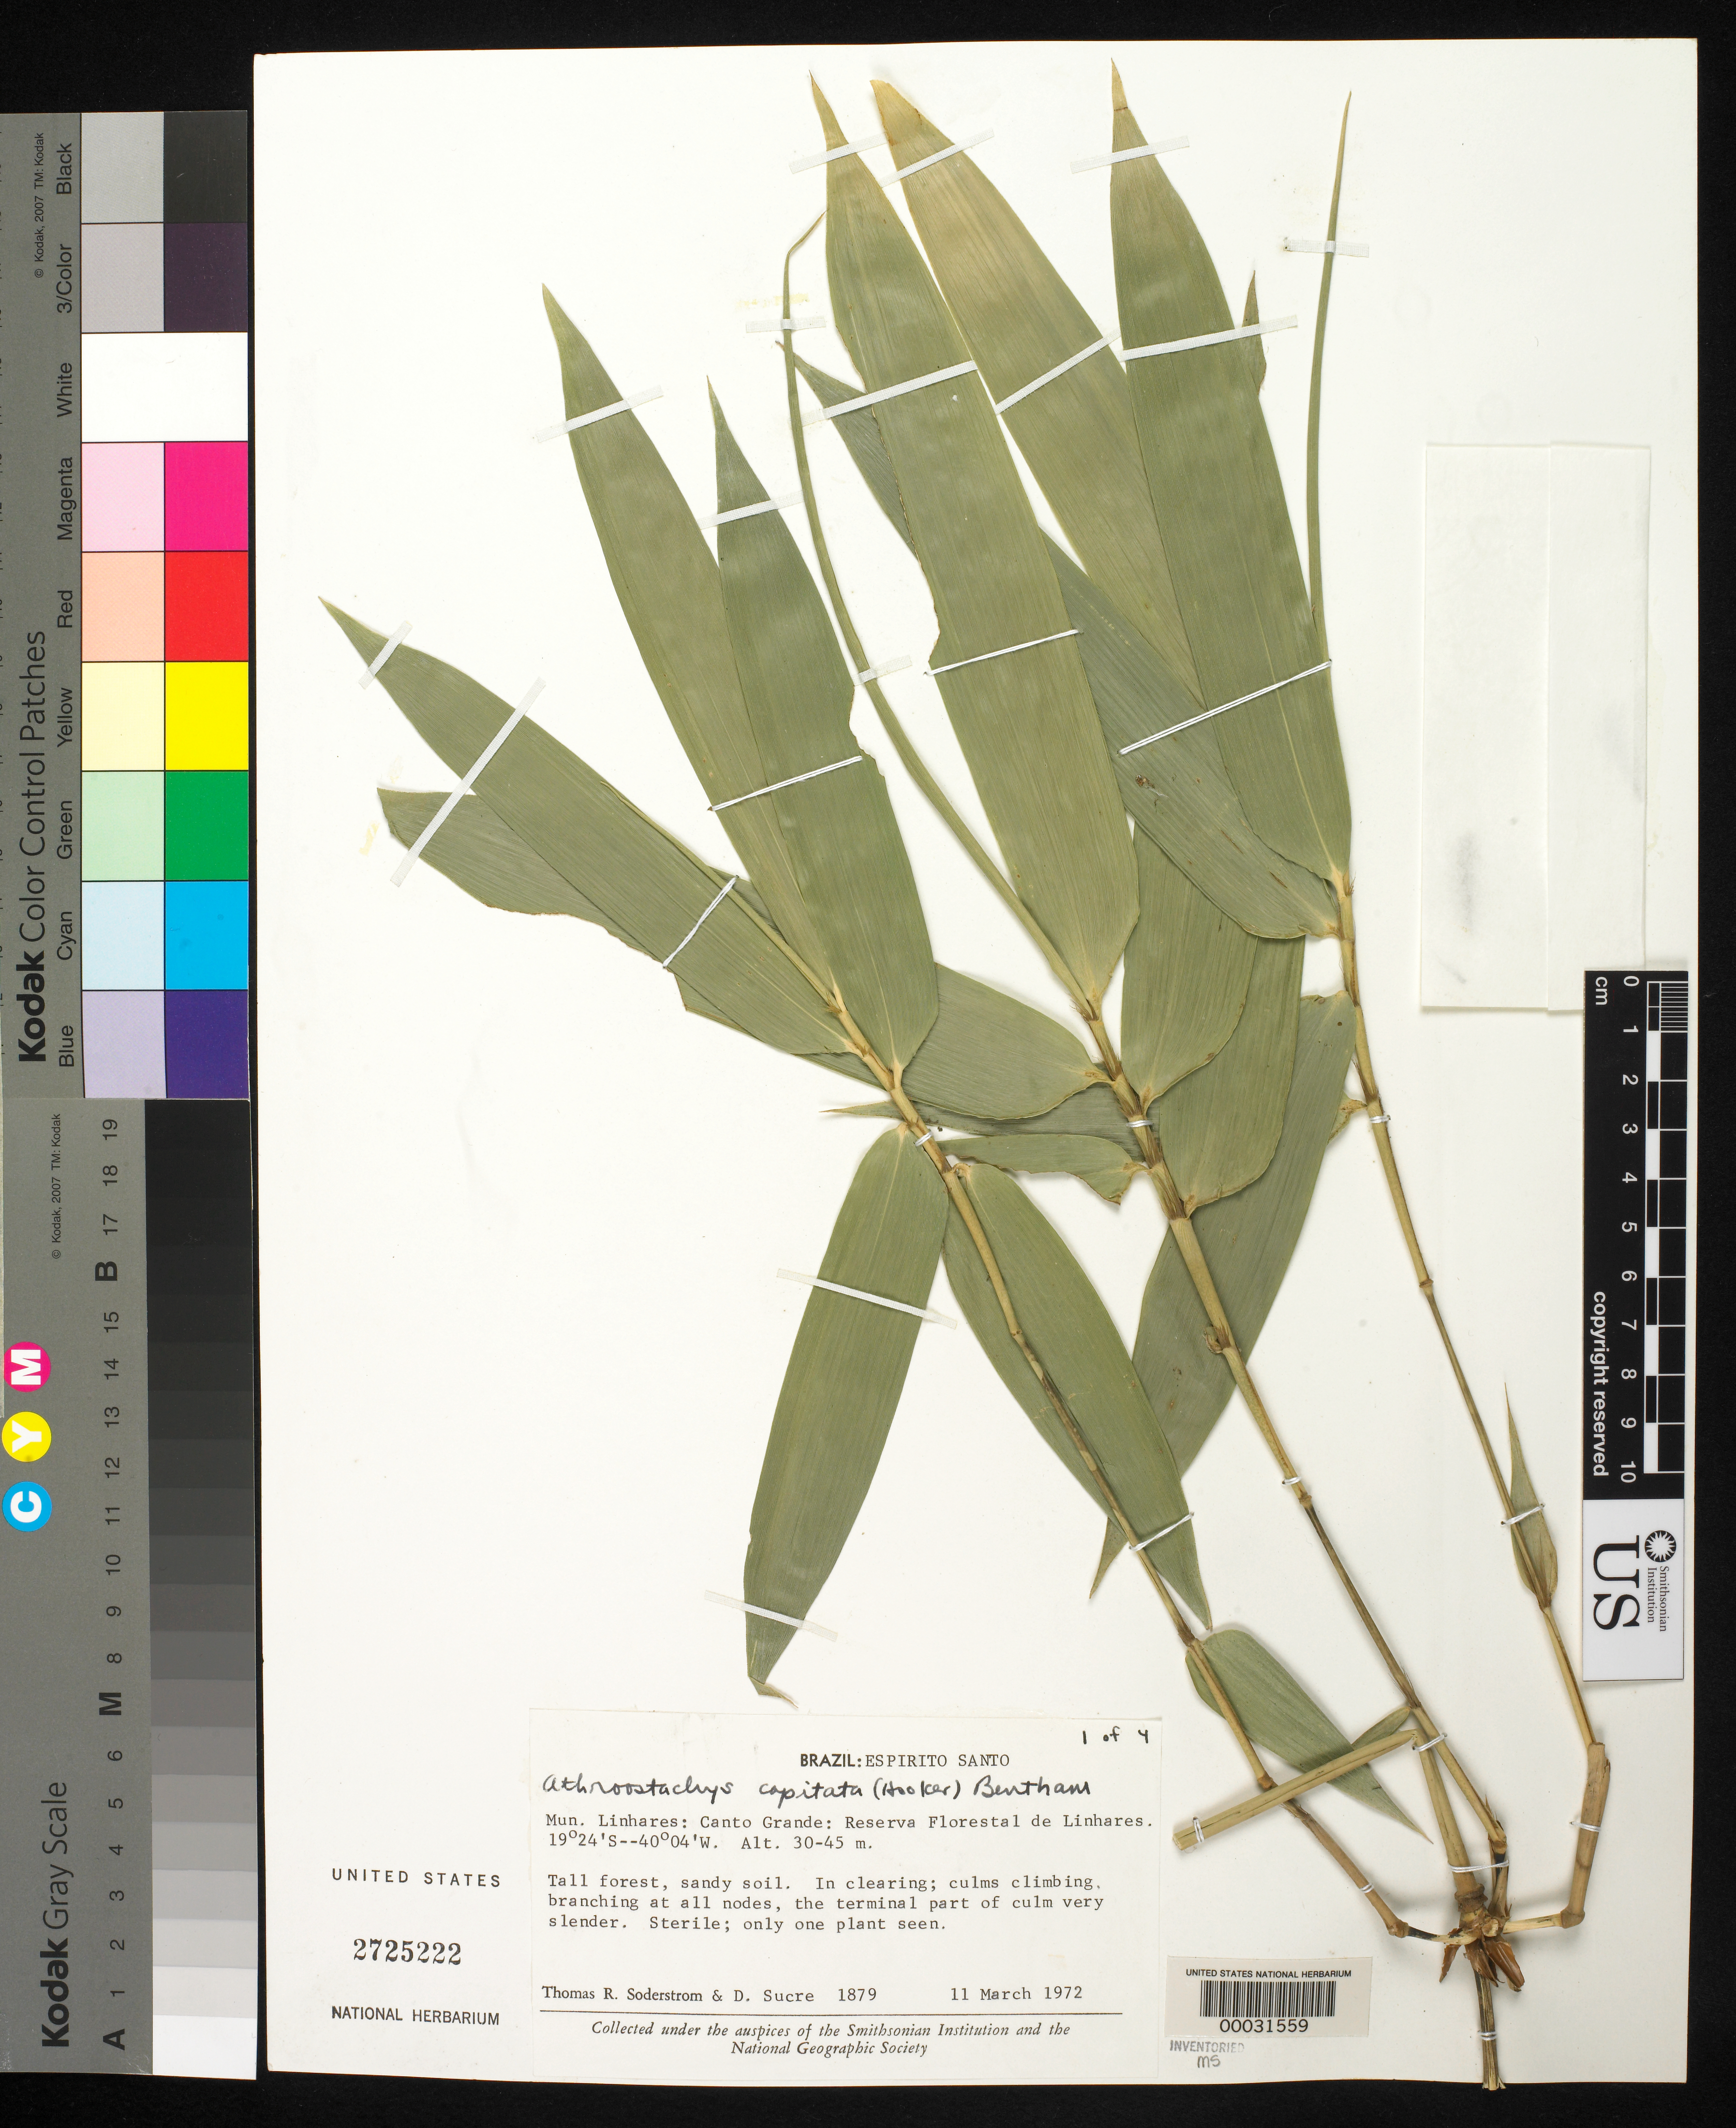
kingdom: Plantae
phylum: Tracheophyta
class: Liliopsida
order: Poales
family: Poaceae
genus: Athroostachys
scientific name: Athroostachys capitata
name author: (Hook.) Benth.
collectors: T. R. Soderstrom & D. Sucre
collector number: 1879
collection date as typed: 11 Mar 1972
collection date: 1972-03-11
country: Brazil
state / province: Espírito Santo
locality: Linhares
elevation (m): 30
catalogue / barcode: US 2725222